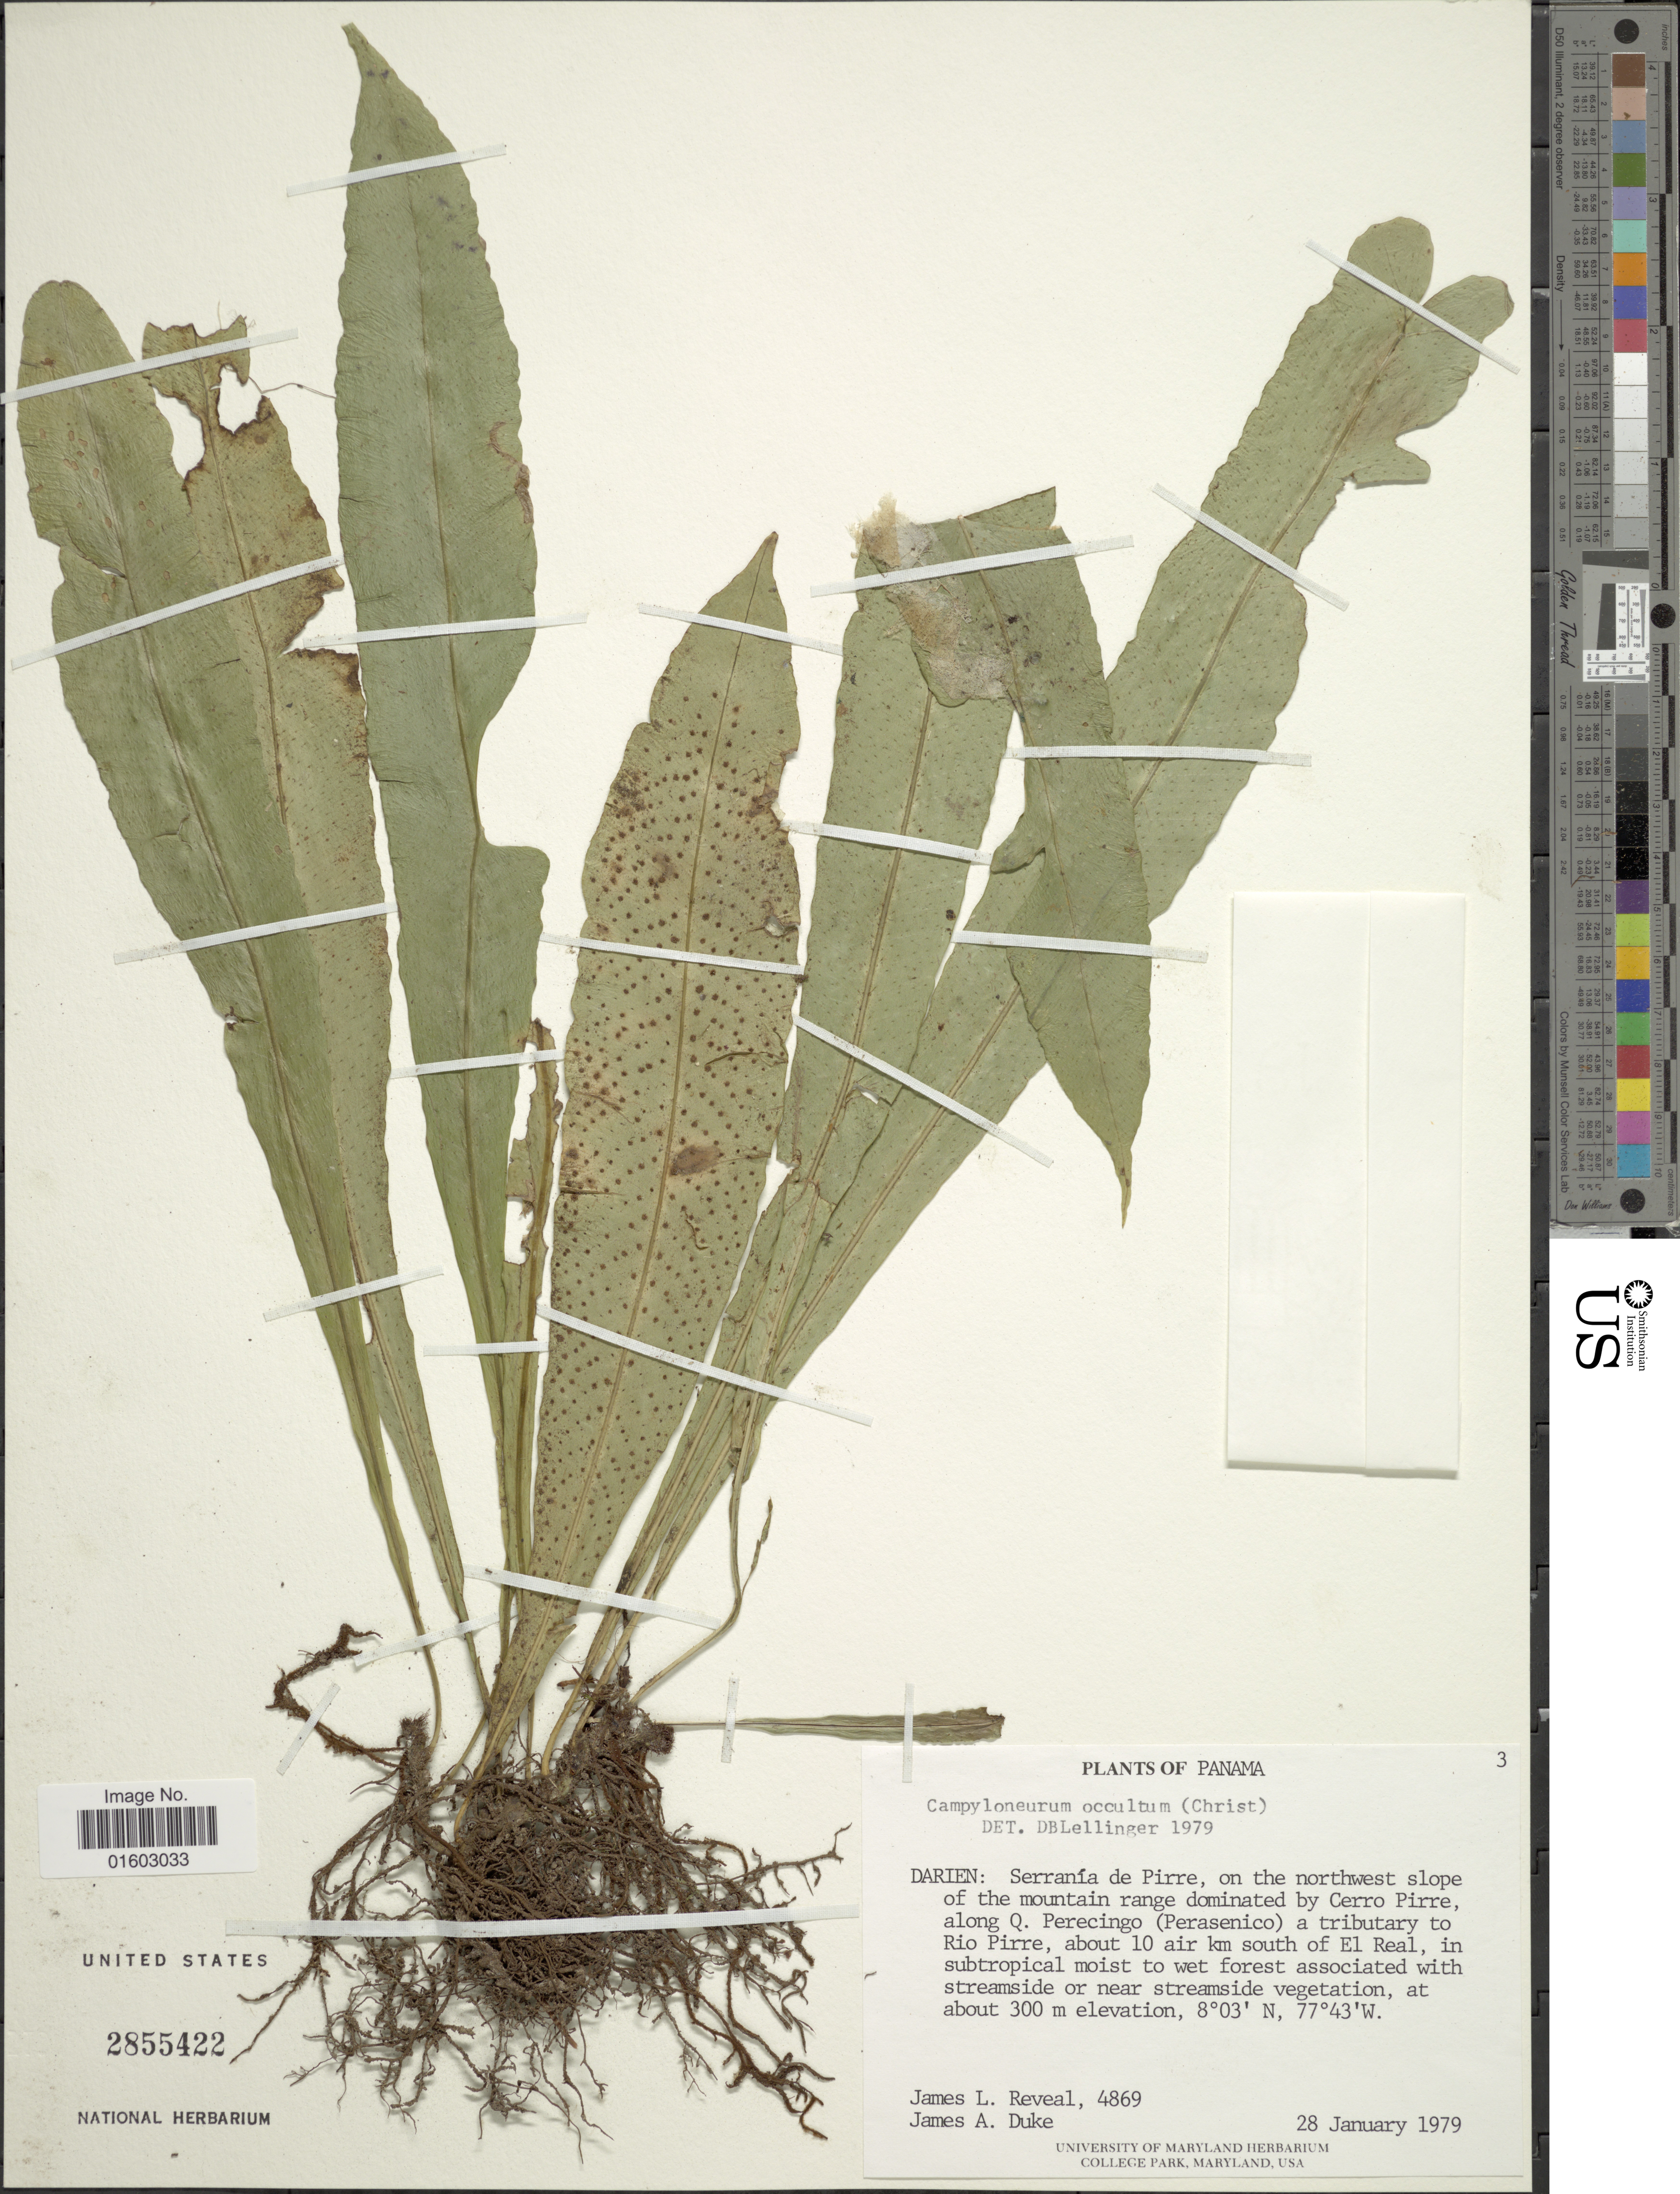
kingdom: Plantae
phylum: Tracheophyta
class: Polypodiopsida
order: Polypodiales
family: Polypodiaceae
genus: Campyloneurum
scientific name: Campyloneurum occultum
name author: (Christ) M. Mey. ex Lellinger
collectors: J. L. Reveal & J. A. Duke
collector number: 4869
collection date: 1979-01-28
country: Panama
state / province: Darién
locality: Darien: Serrania de Pirre, on the northwest slope of the mountain range dominated by Cerro Pirre, along Q. Perecingo (Perasenico) a tributary to Rio Pirre, about 10 air km south of El Real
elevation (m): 300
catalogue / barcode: US 2855422